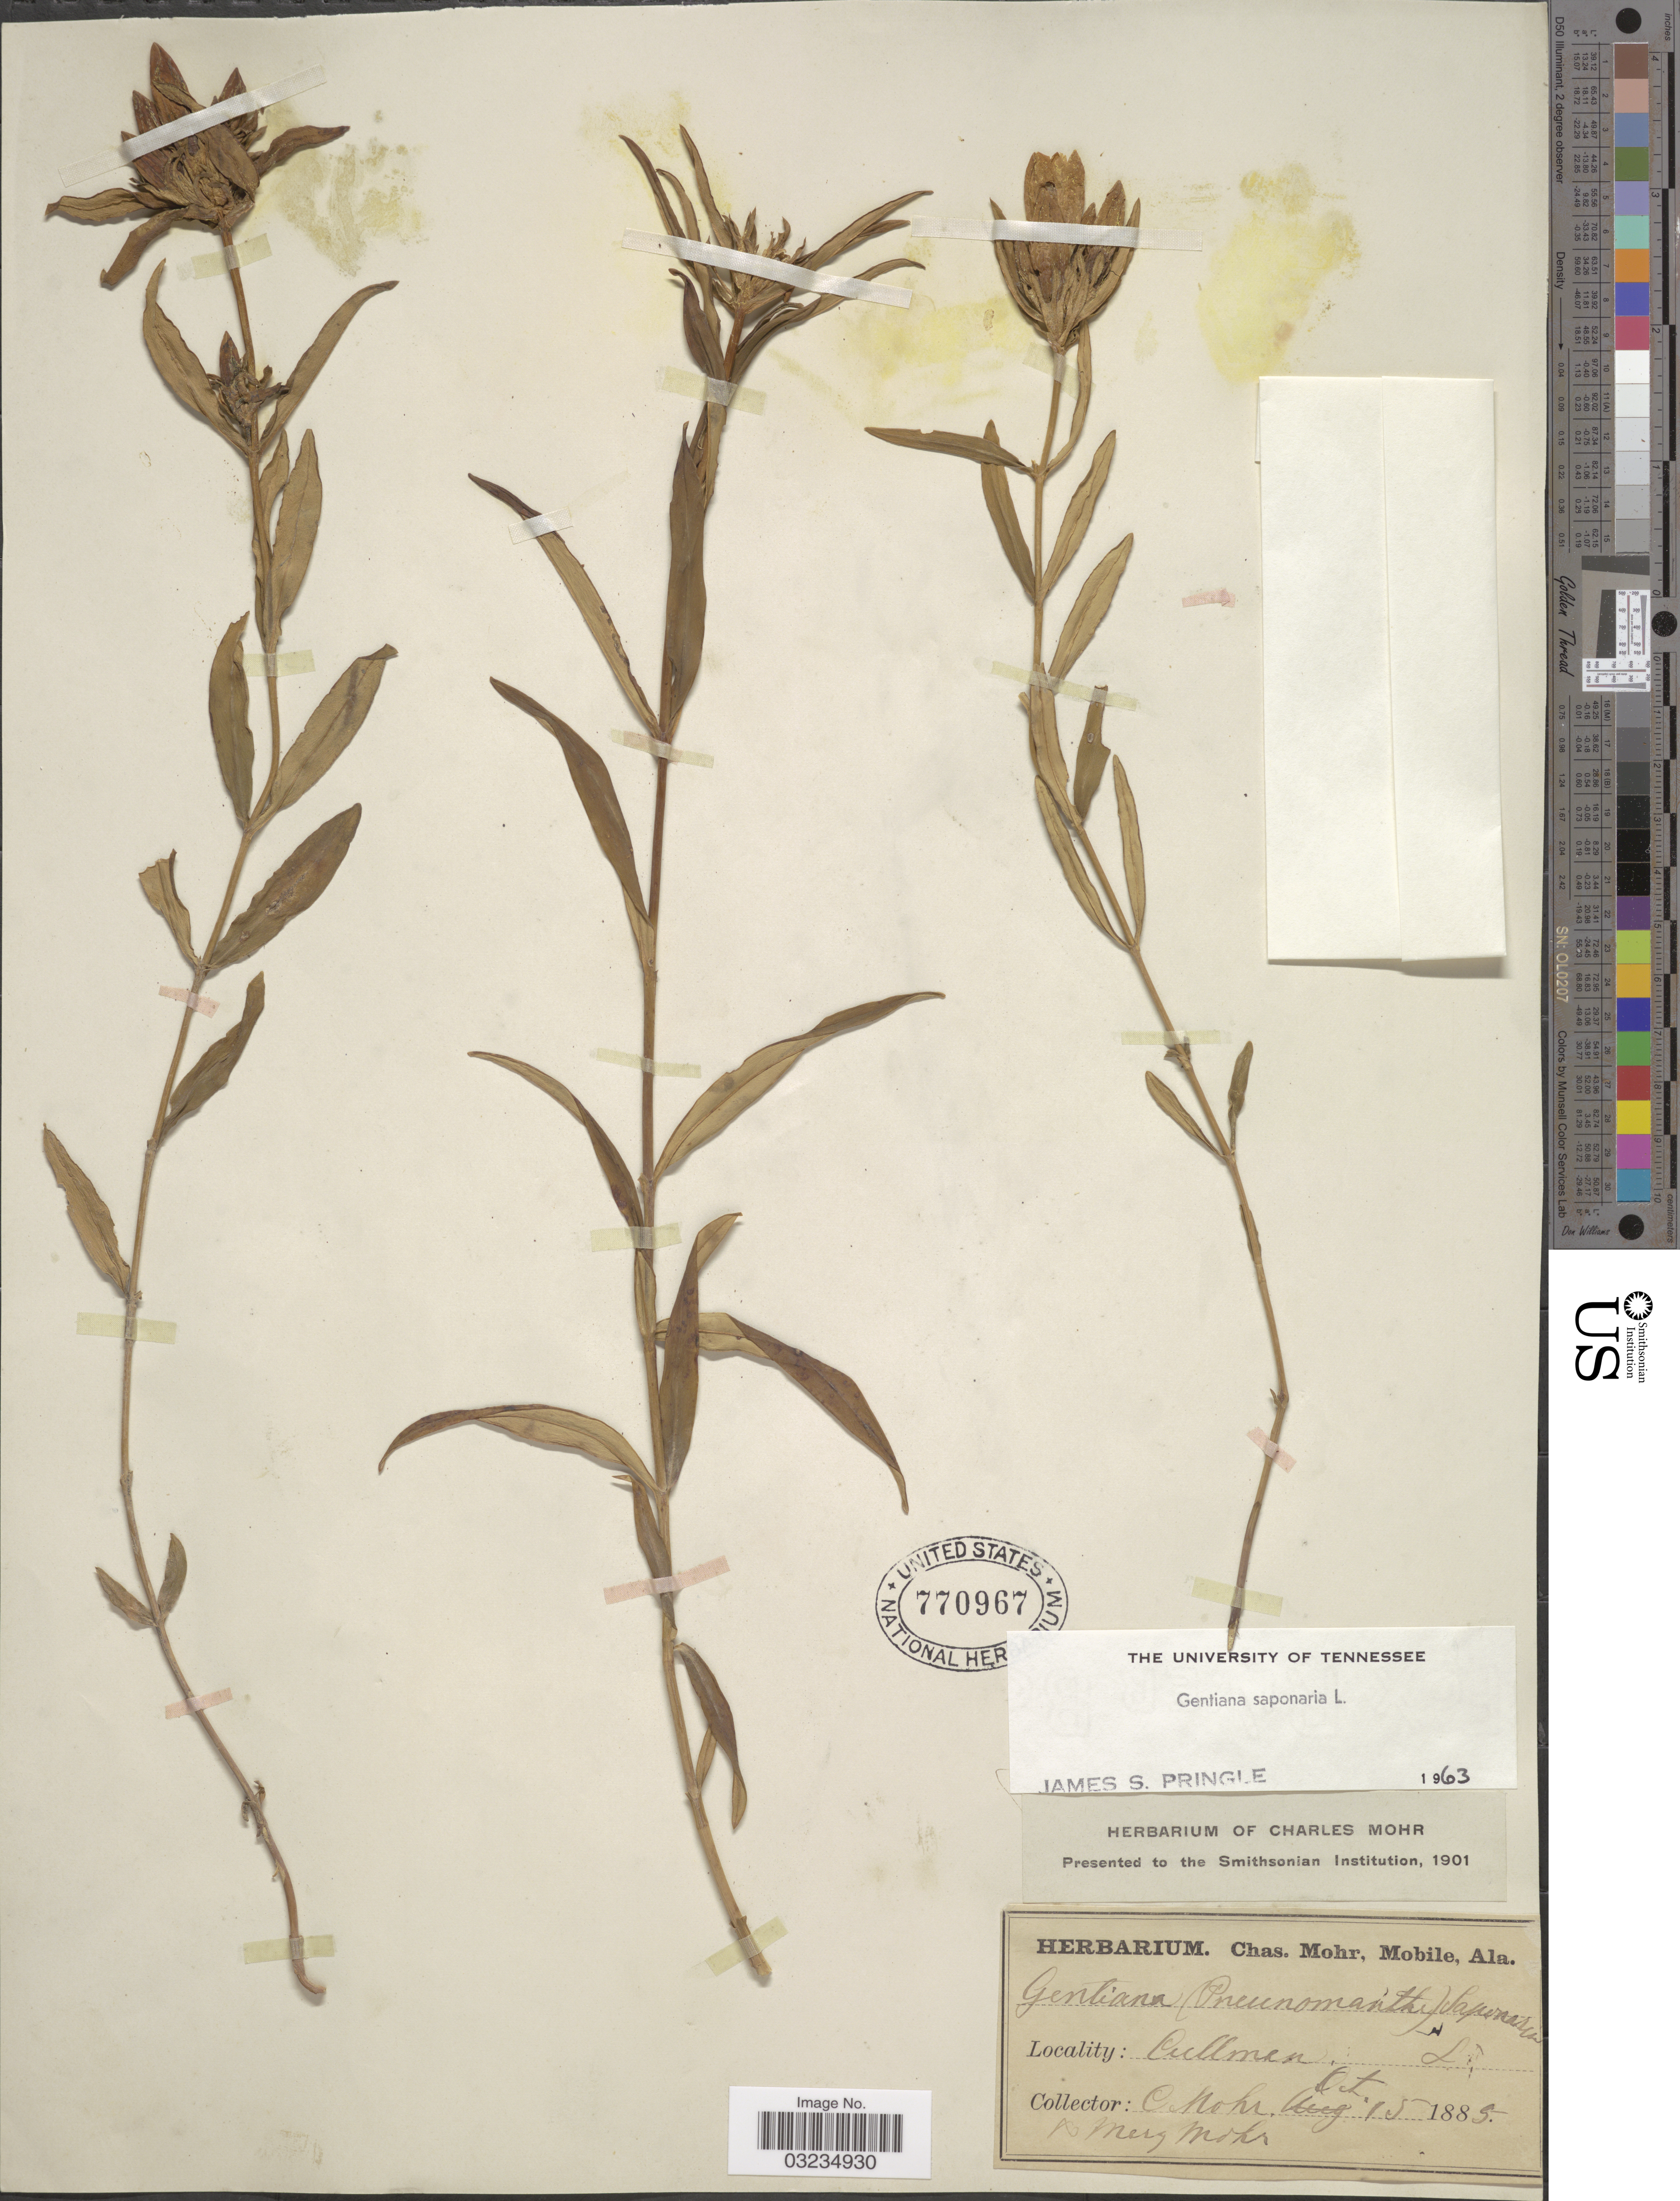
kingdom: Plantae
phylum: Tracheophyta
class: Magnoliopsida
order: Gentianales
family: Gentianaceae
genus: Gentiana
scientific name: Gentiana saponaria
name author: L.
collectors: C. T. Mohr & M. Mohr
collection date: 1885-10-15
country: United States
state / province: Alabama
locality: Cullman.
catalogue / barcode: US 770967